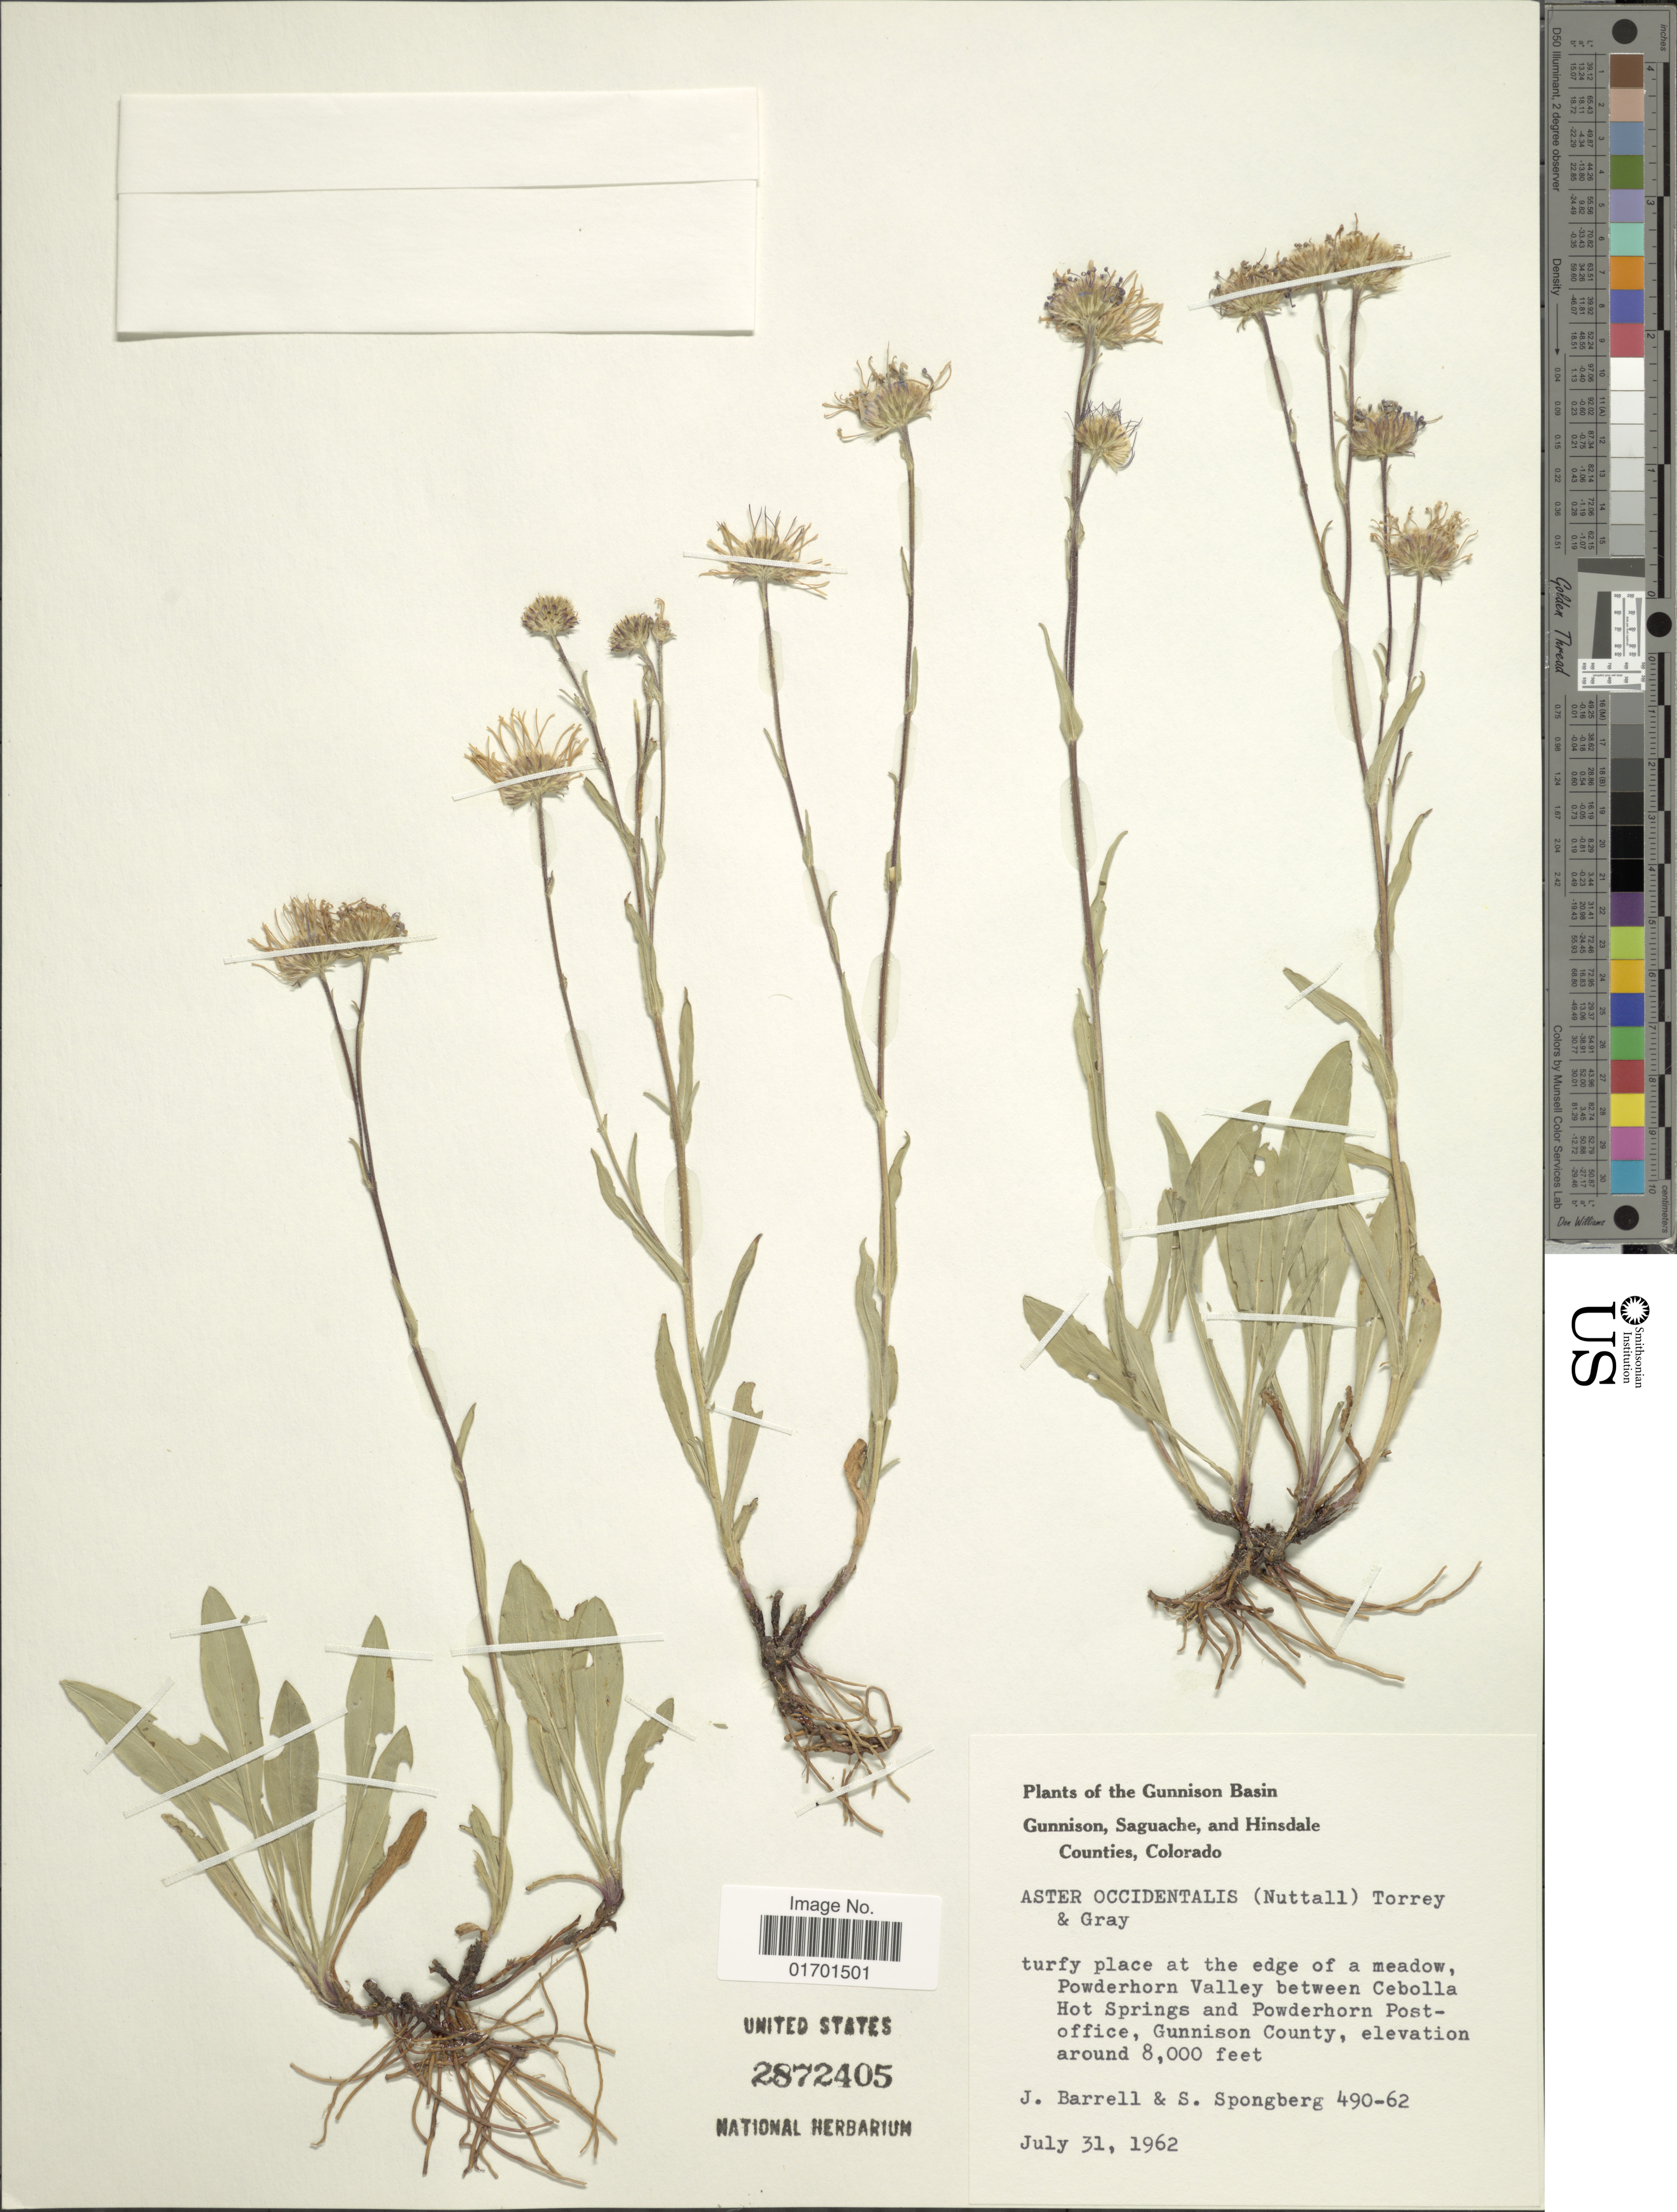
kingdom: Plantae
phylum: Tracheophyta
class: Magnoliopsida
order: Asterales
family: Asteraceae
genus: Symphyotrichum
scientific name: Symphyotrichum spathulatum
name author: (Lindl.) G.L. Nesom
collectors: J. Barrell & S. A.Spongberg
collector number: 490-62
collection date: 1962-07-31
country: United States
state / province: Colorado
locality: Gunnison Basin, Gunnison, Saguache, and Hinsdale Counties, turfy place at the edge of a meadow, Powderhorn Valley between Cebolla Hot Springs and Porderhorn Post-office, Gunnison County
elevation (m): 2438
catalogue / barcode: US 2872405